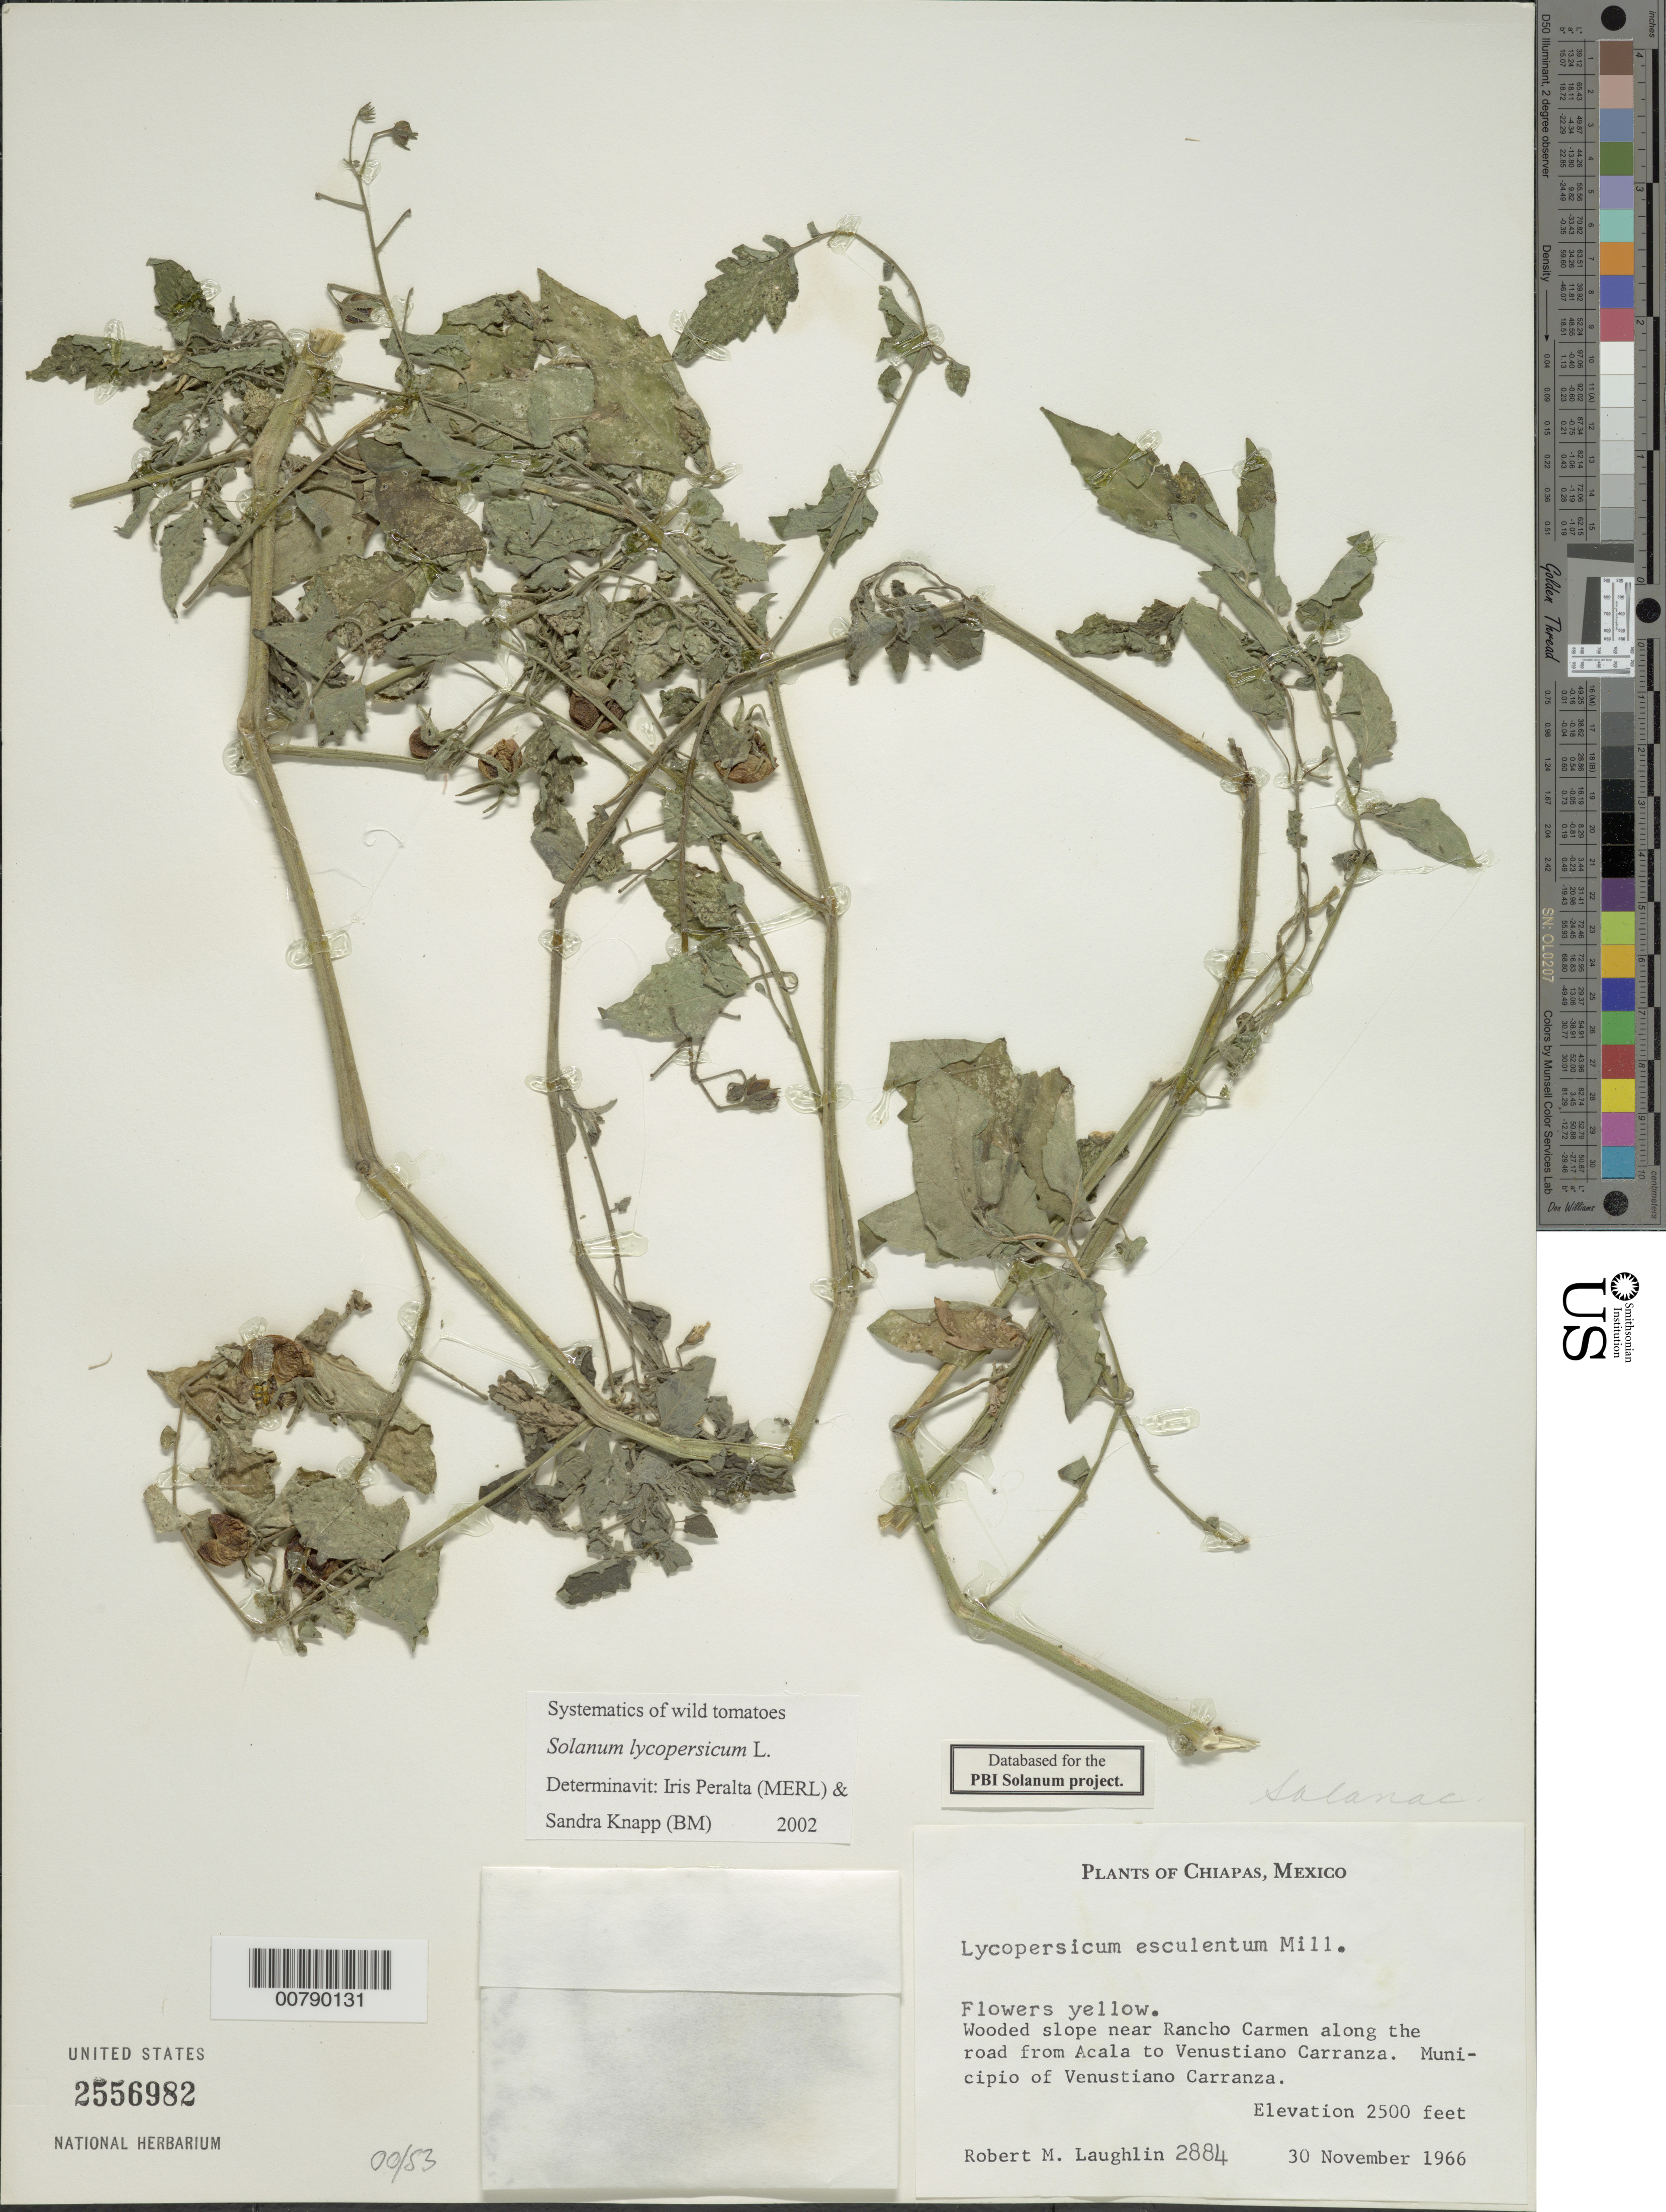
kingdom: Plantae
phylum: Tracheophyta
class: Magnoliopsida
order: Solanales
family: Solanaceae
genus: Solanum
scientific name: Solanum lycopersicum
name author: L.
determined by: Peralta, Iris E.; Knapp, S. D.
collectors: R. M. Laughlin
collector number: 2884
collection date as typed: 30 Nov 1966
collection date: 1966-11-30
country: Mexico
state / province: Chiapas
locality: near Rancho Carmen along the road for Acala to Venustiano Carranza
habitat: v: wooded slope;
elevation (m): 1500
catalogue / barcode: US 2556982